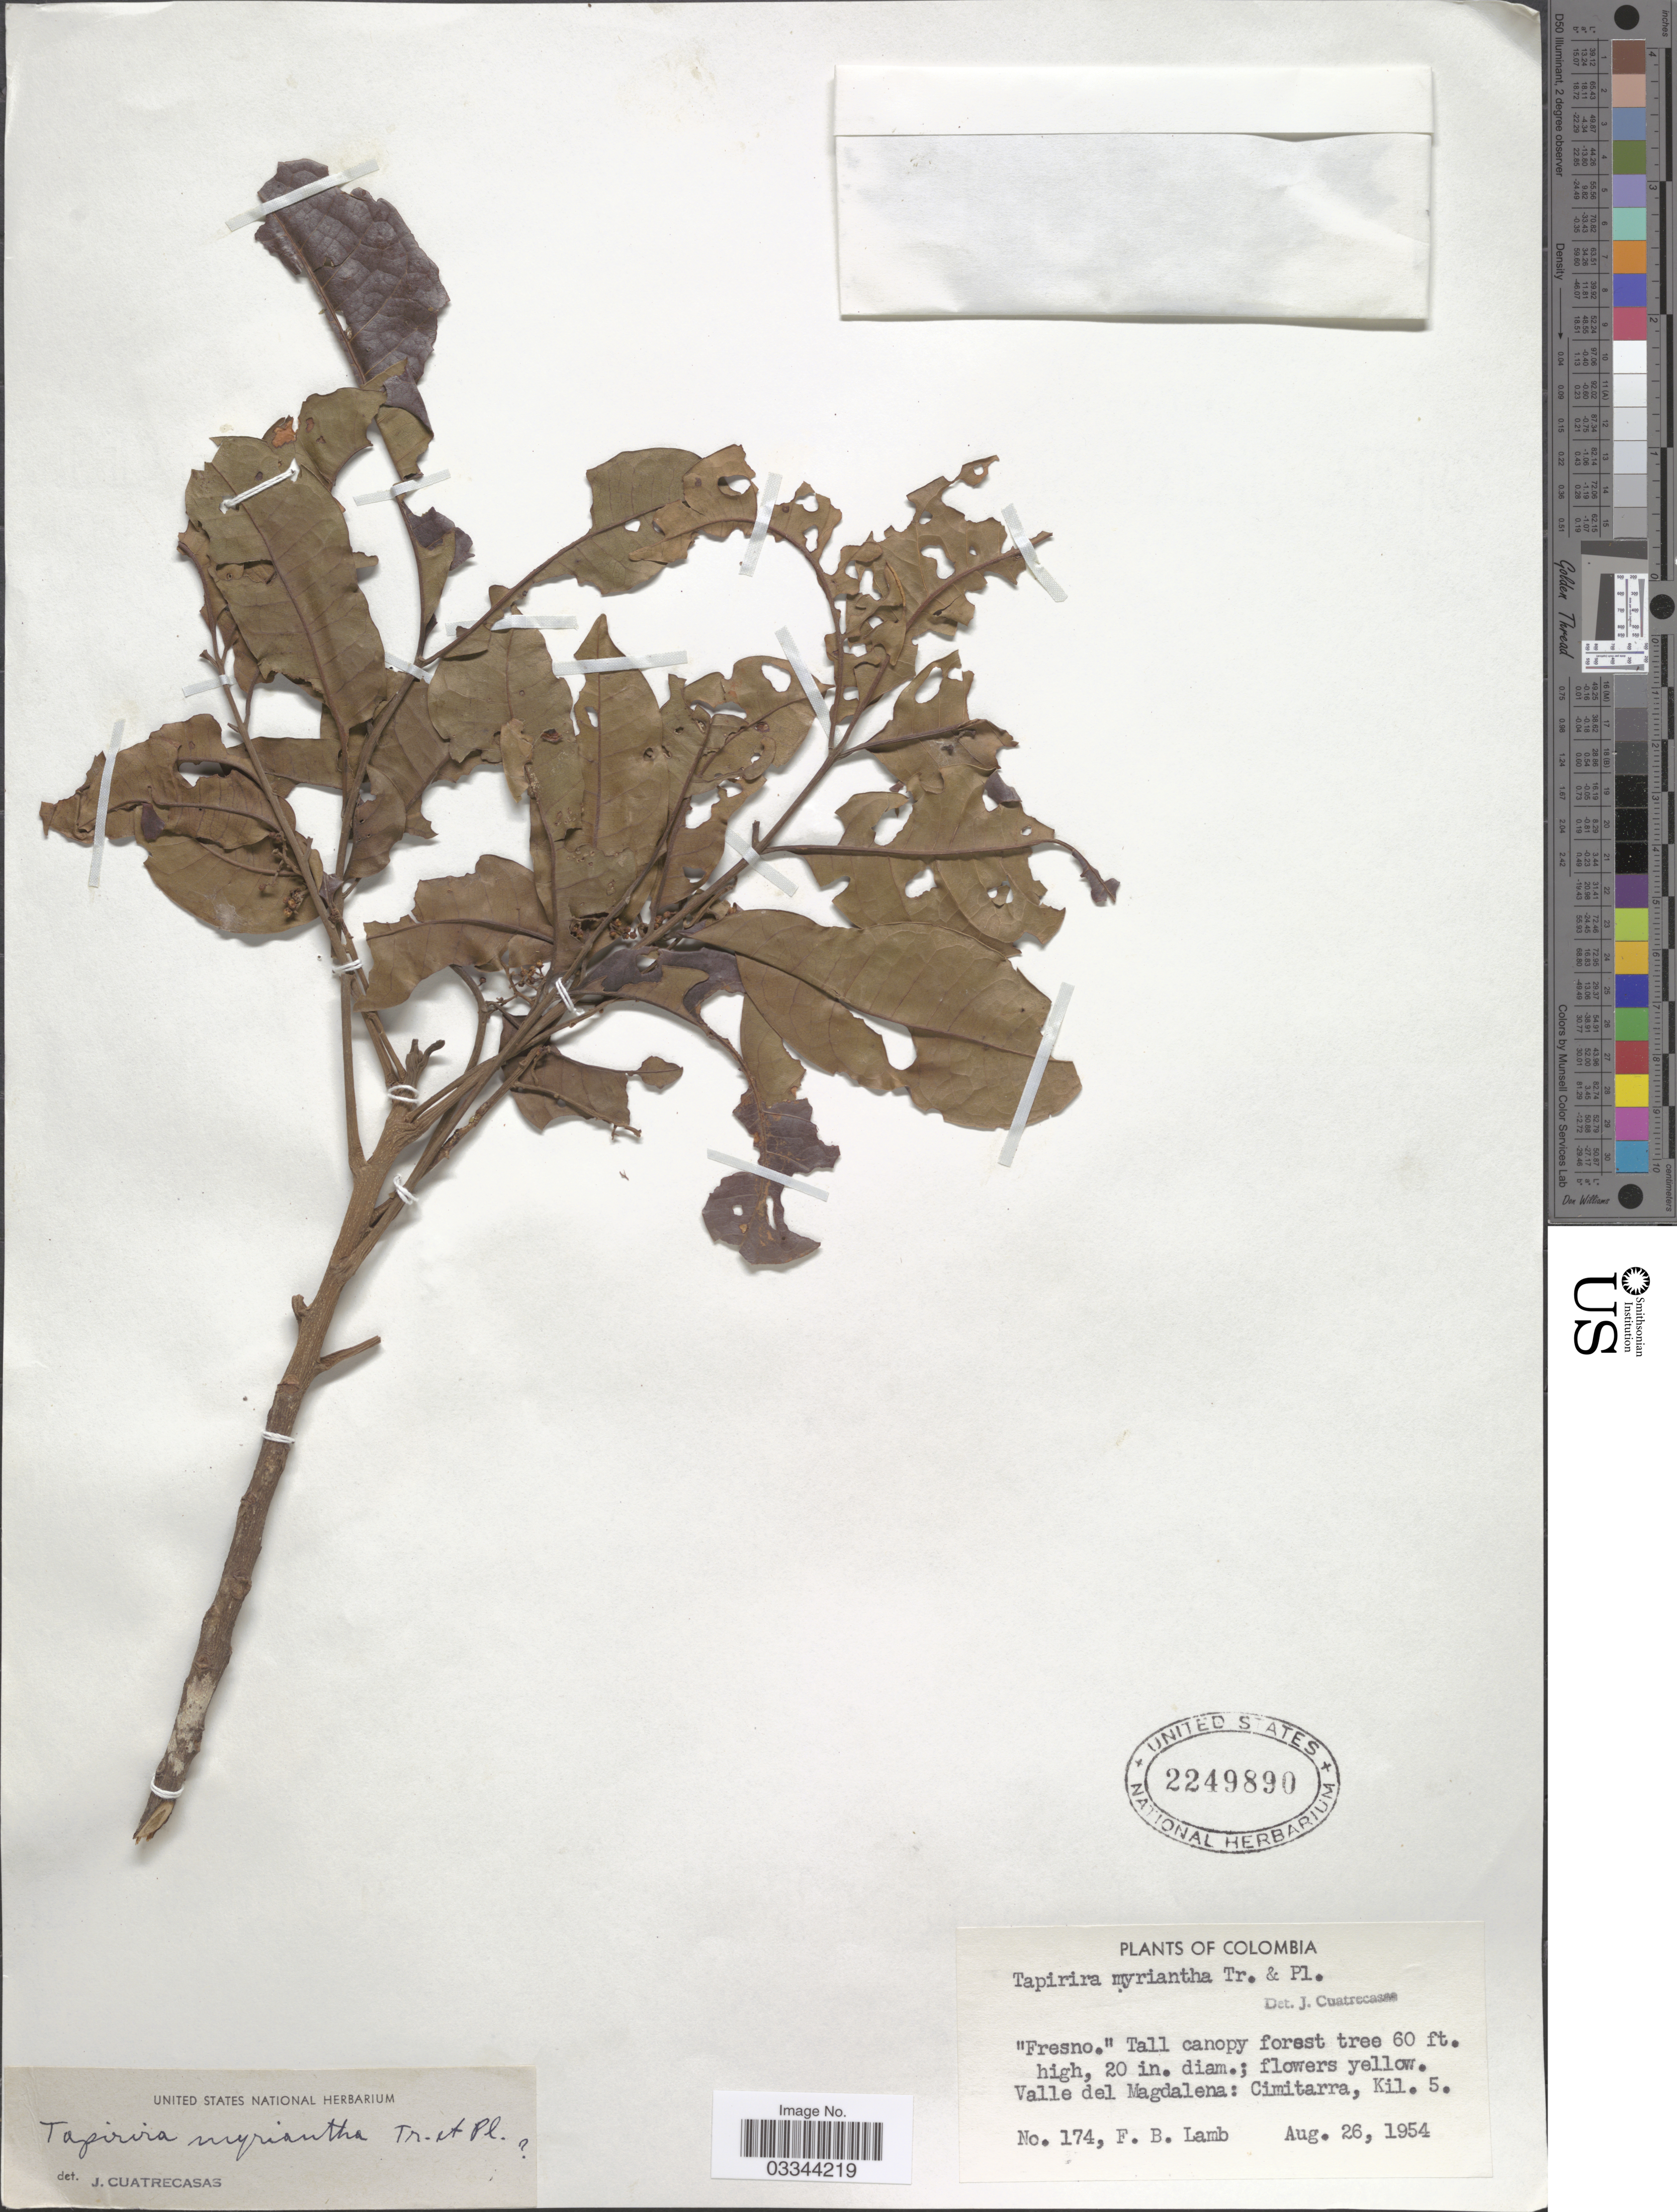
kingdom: Plantae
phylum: Tracheophyta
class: Magnoliopsida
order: Sapindales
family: Anacardiaceae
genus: Tapirira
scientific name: Tapirira myriantha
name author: Triana & Planch.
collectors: F. B. Lamb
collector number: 174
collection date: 1954-08-26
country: Colombia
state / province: Magdalena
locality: Valle del Magdalena: Cimitarra, Kil. 5.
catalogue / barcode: US 2249890